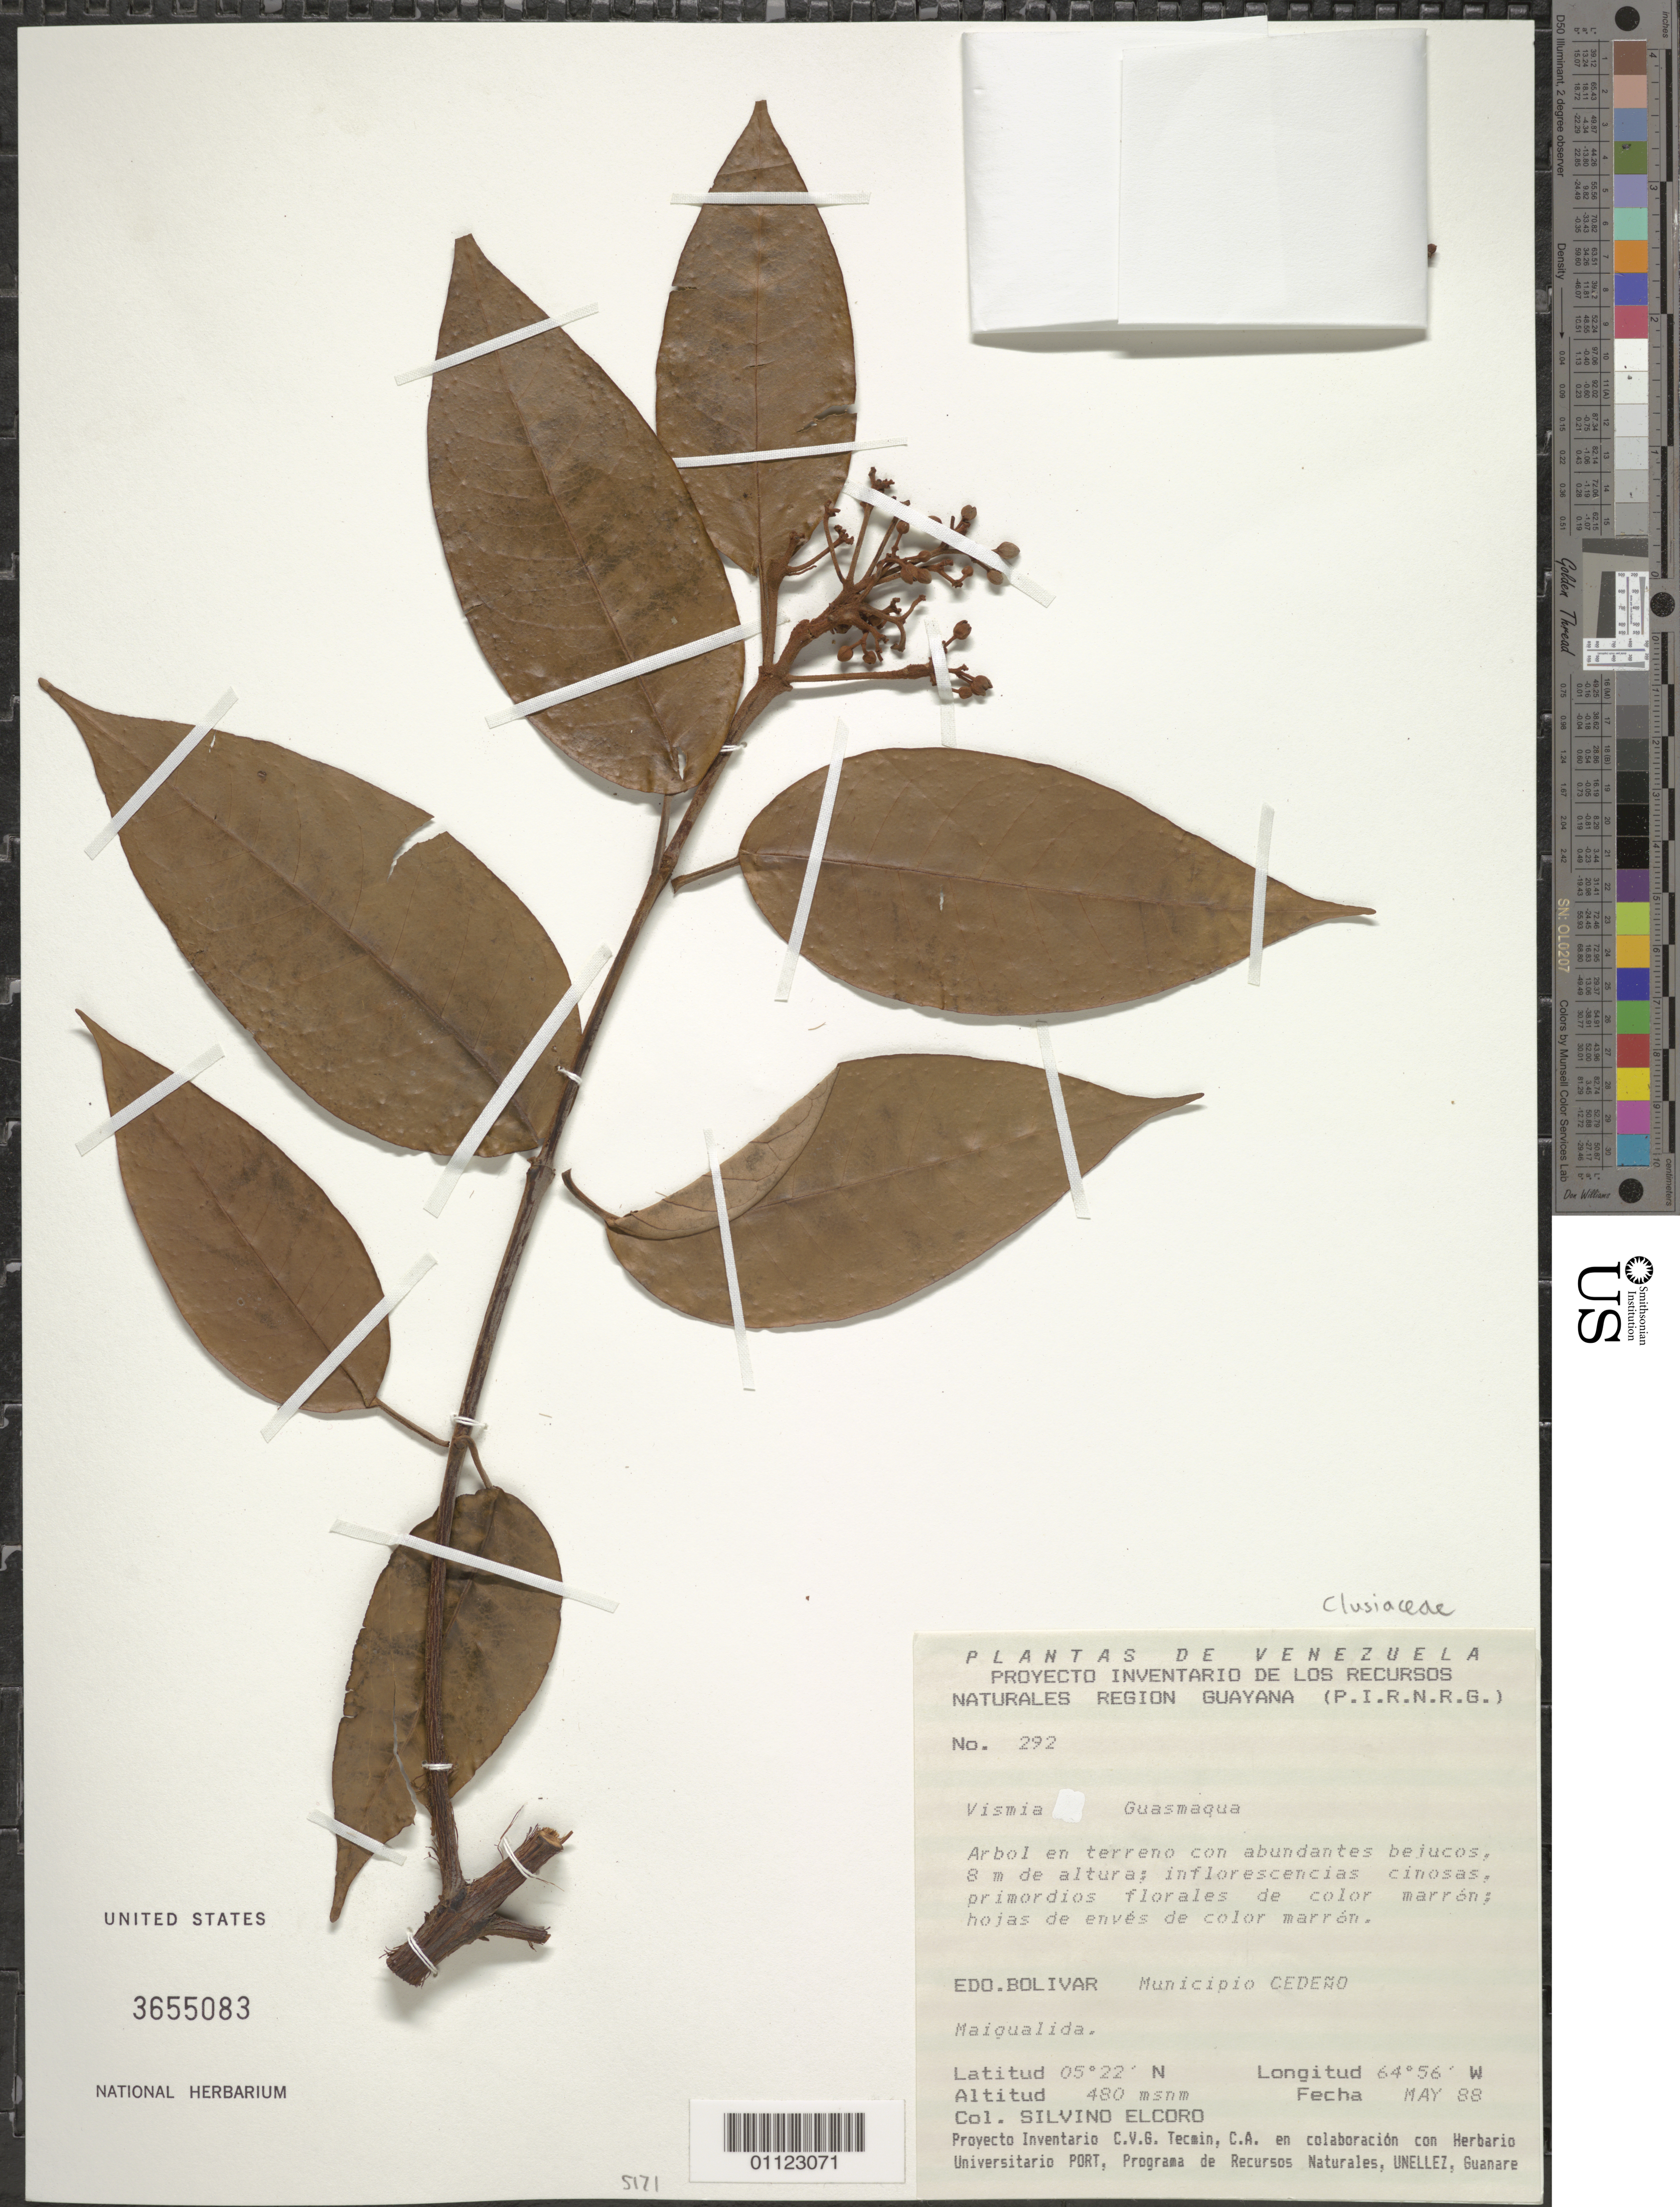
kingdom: Plantae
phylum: Tracheophyta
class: Magnoliopsida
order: Malpighiales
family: Hypericaceae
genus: Vismia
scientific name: Vismia sp.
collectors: S. Elcoro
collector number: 292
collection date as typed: May 88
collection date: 1988-05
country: Venezuela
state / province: Bolívar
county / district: Cedeño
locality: Maigualida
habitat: Terreno con abundantes bejucos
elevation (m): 480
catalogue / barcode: US 3655083